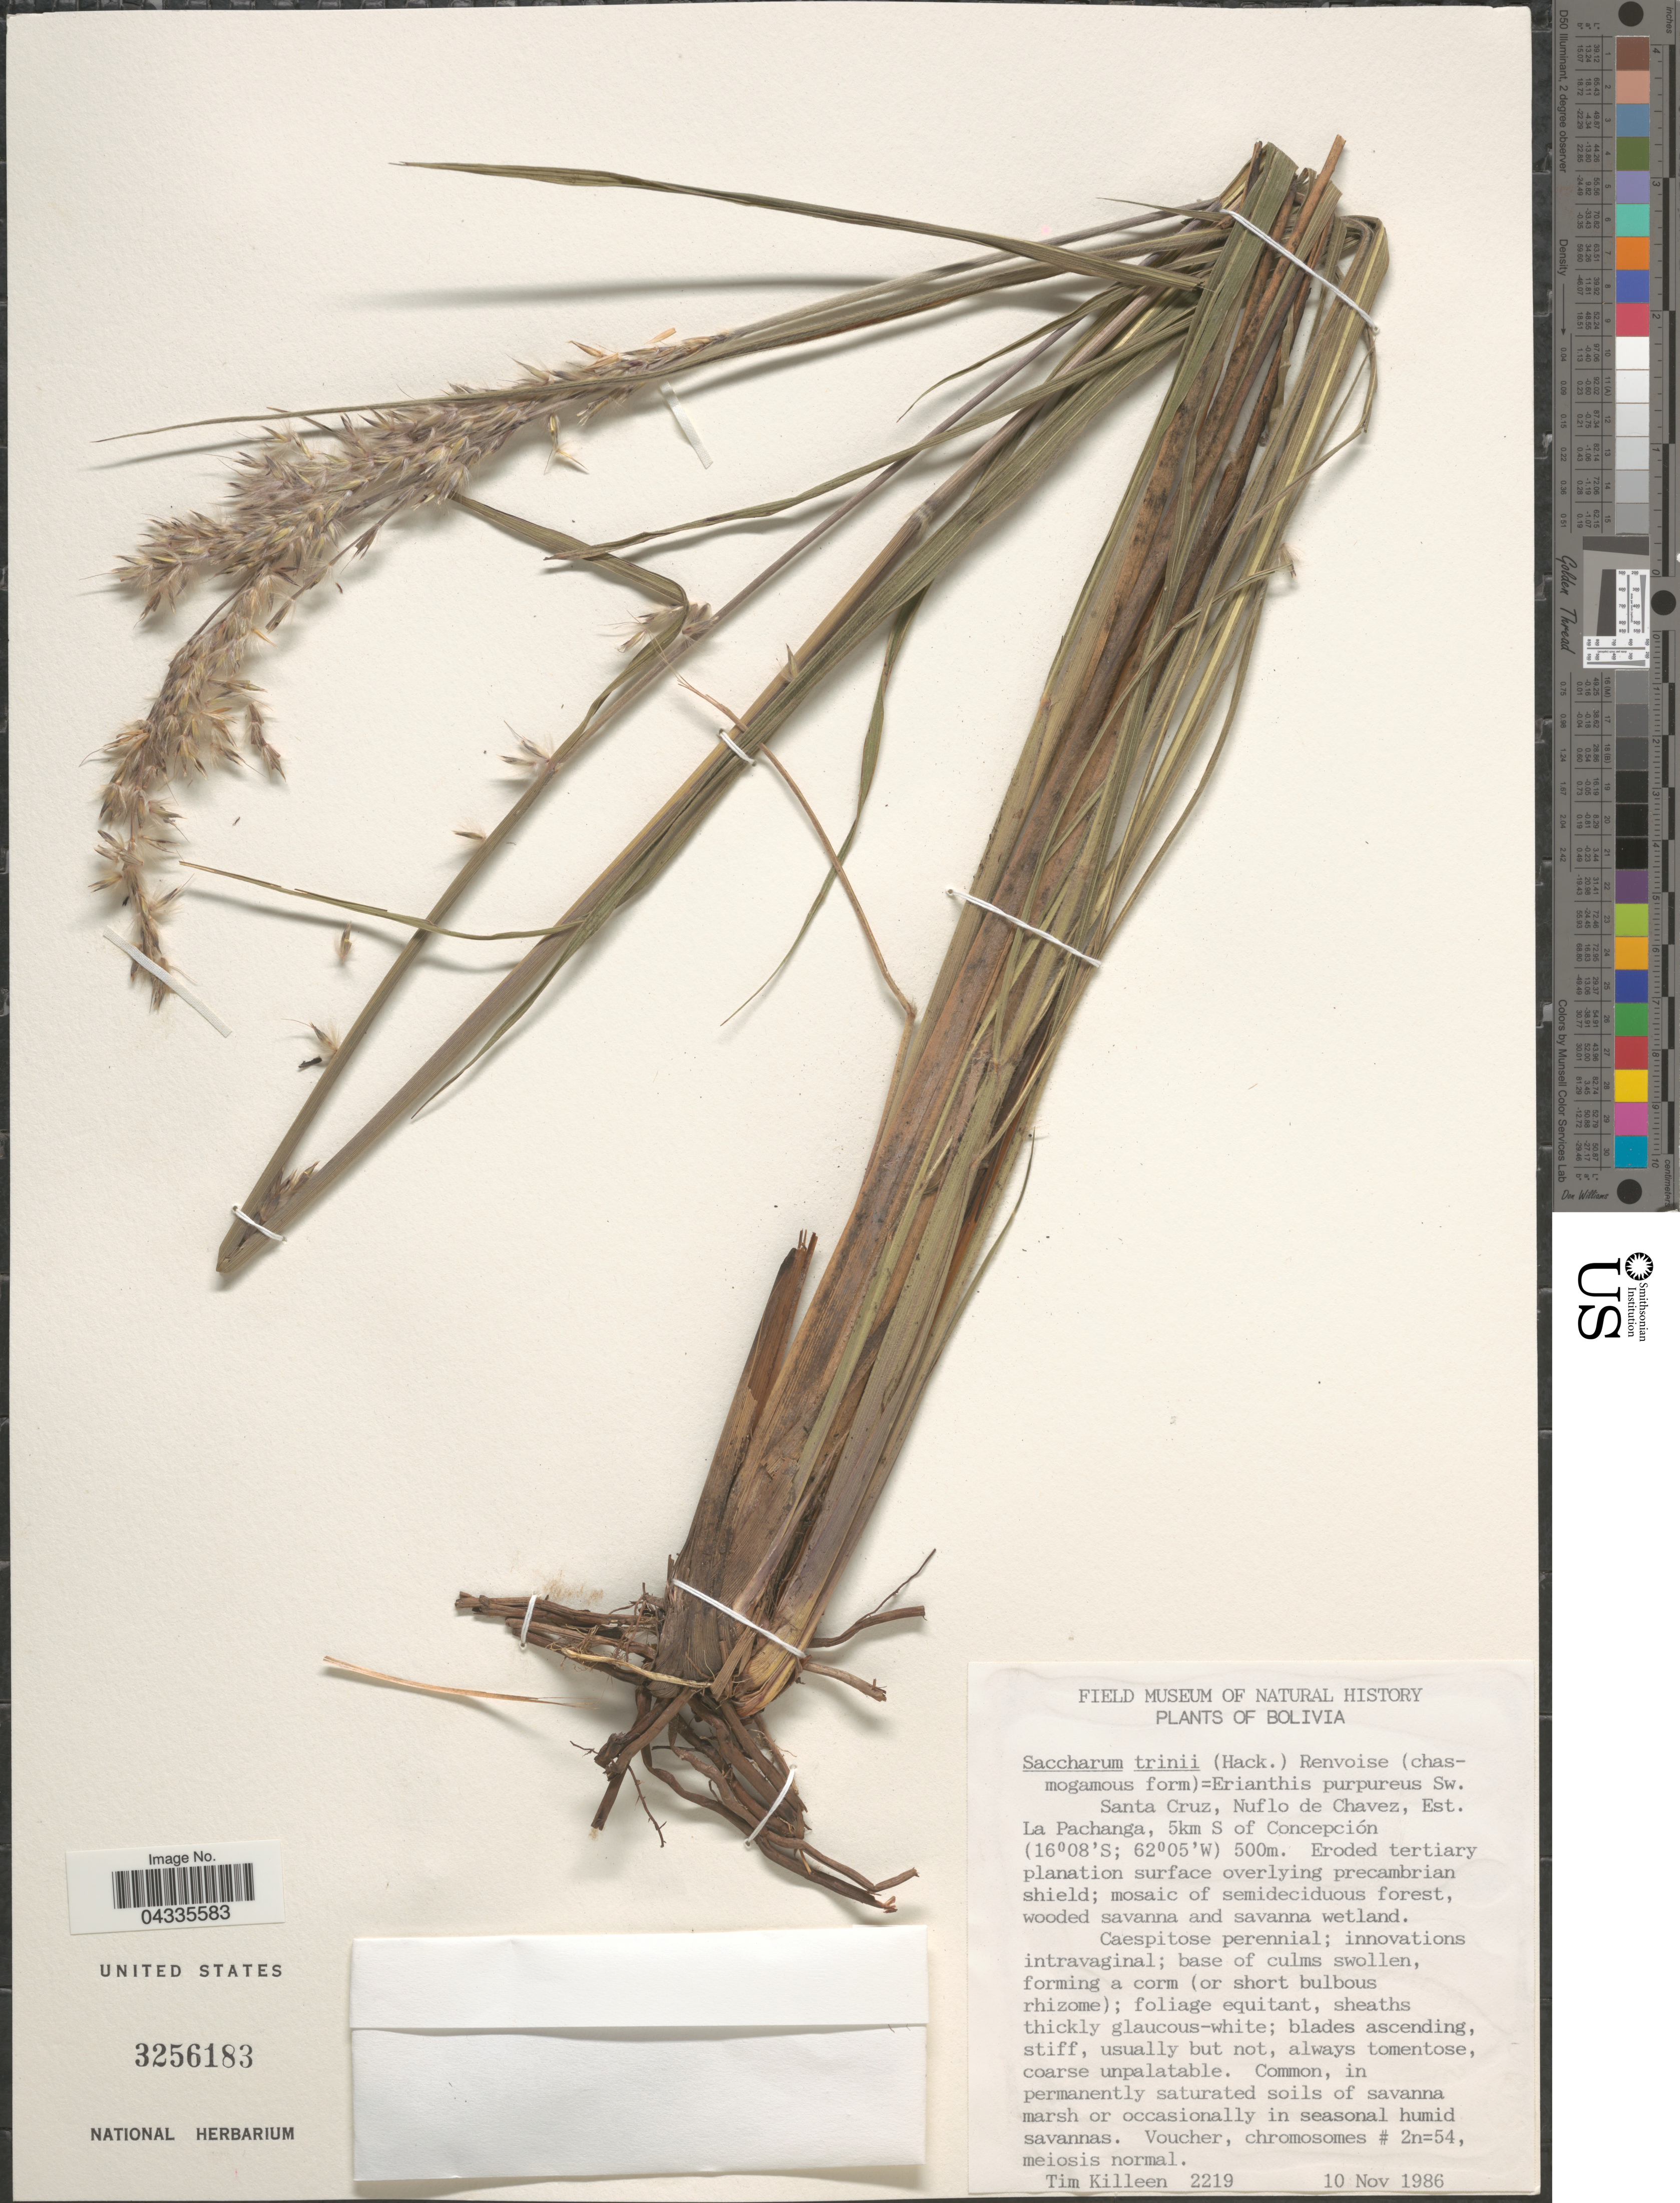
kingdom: Plantae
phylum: Tracheophyta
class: Liliopsida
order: Poales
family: Poaceae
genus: Erianthus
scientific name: Erianthus trinii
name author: Hack.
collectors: T. J. Killeen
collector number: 2219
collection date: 1986-11-10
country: Bolivia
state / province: Santa Cruz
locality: Nuflo de Chavez, Est. La Pachanga, 5km S of Concepción.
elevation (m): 500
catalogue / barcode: US 3256183